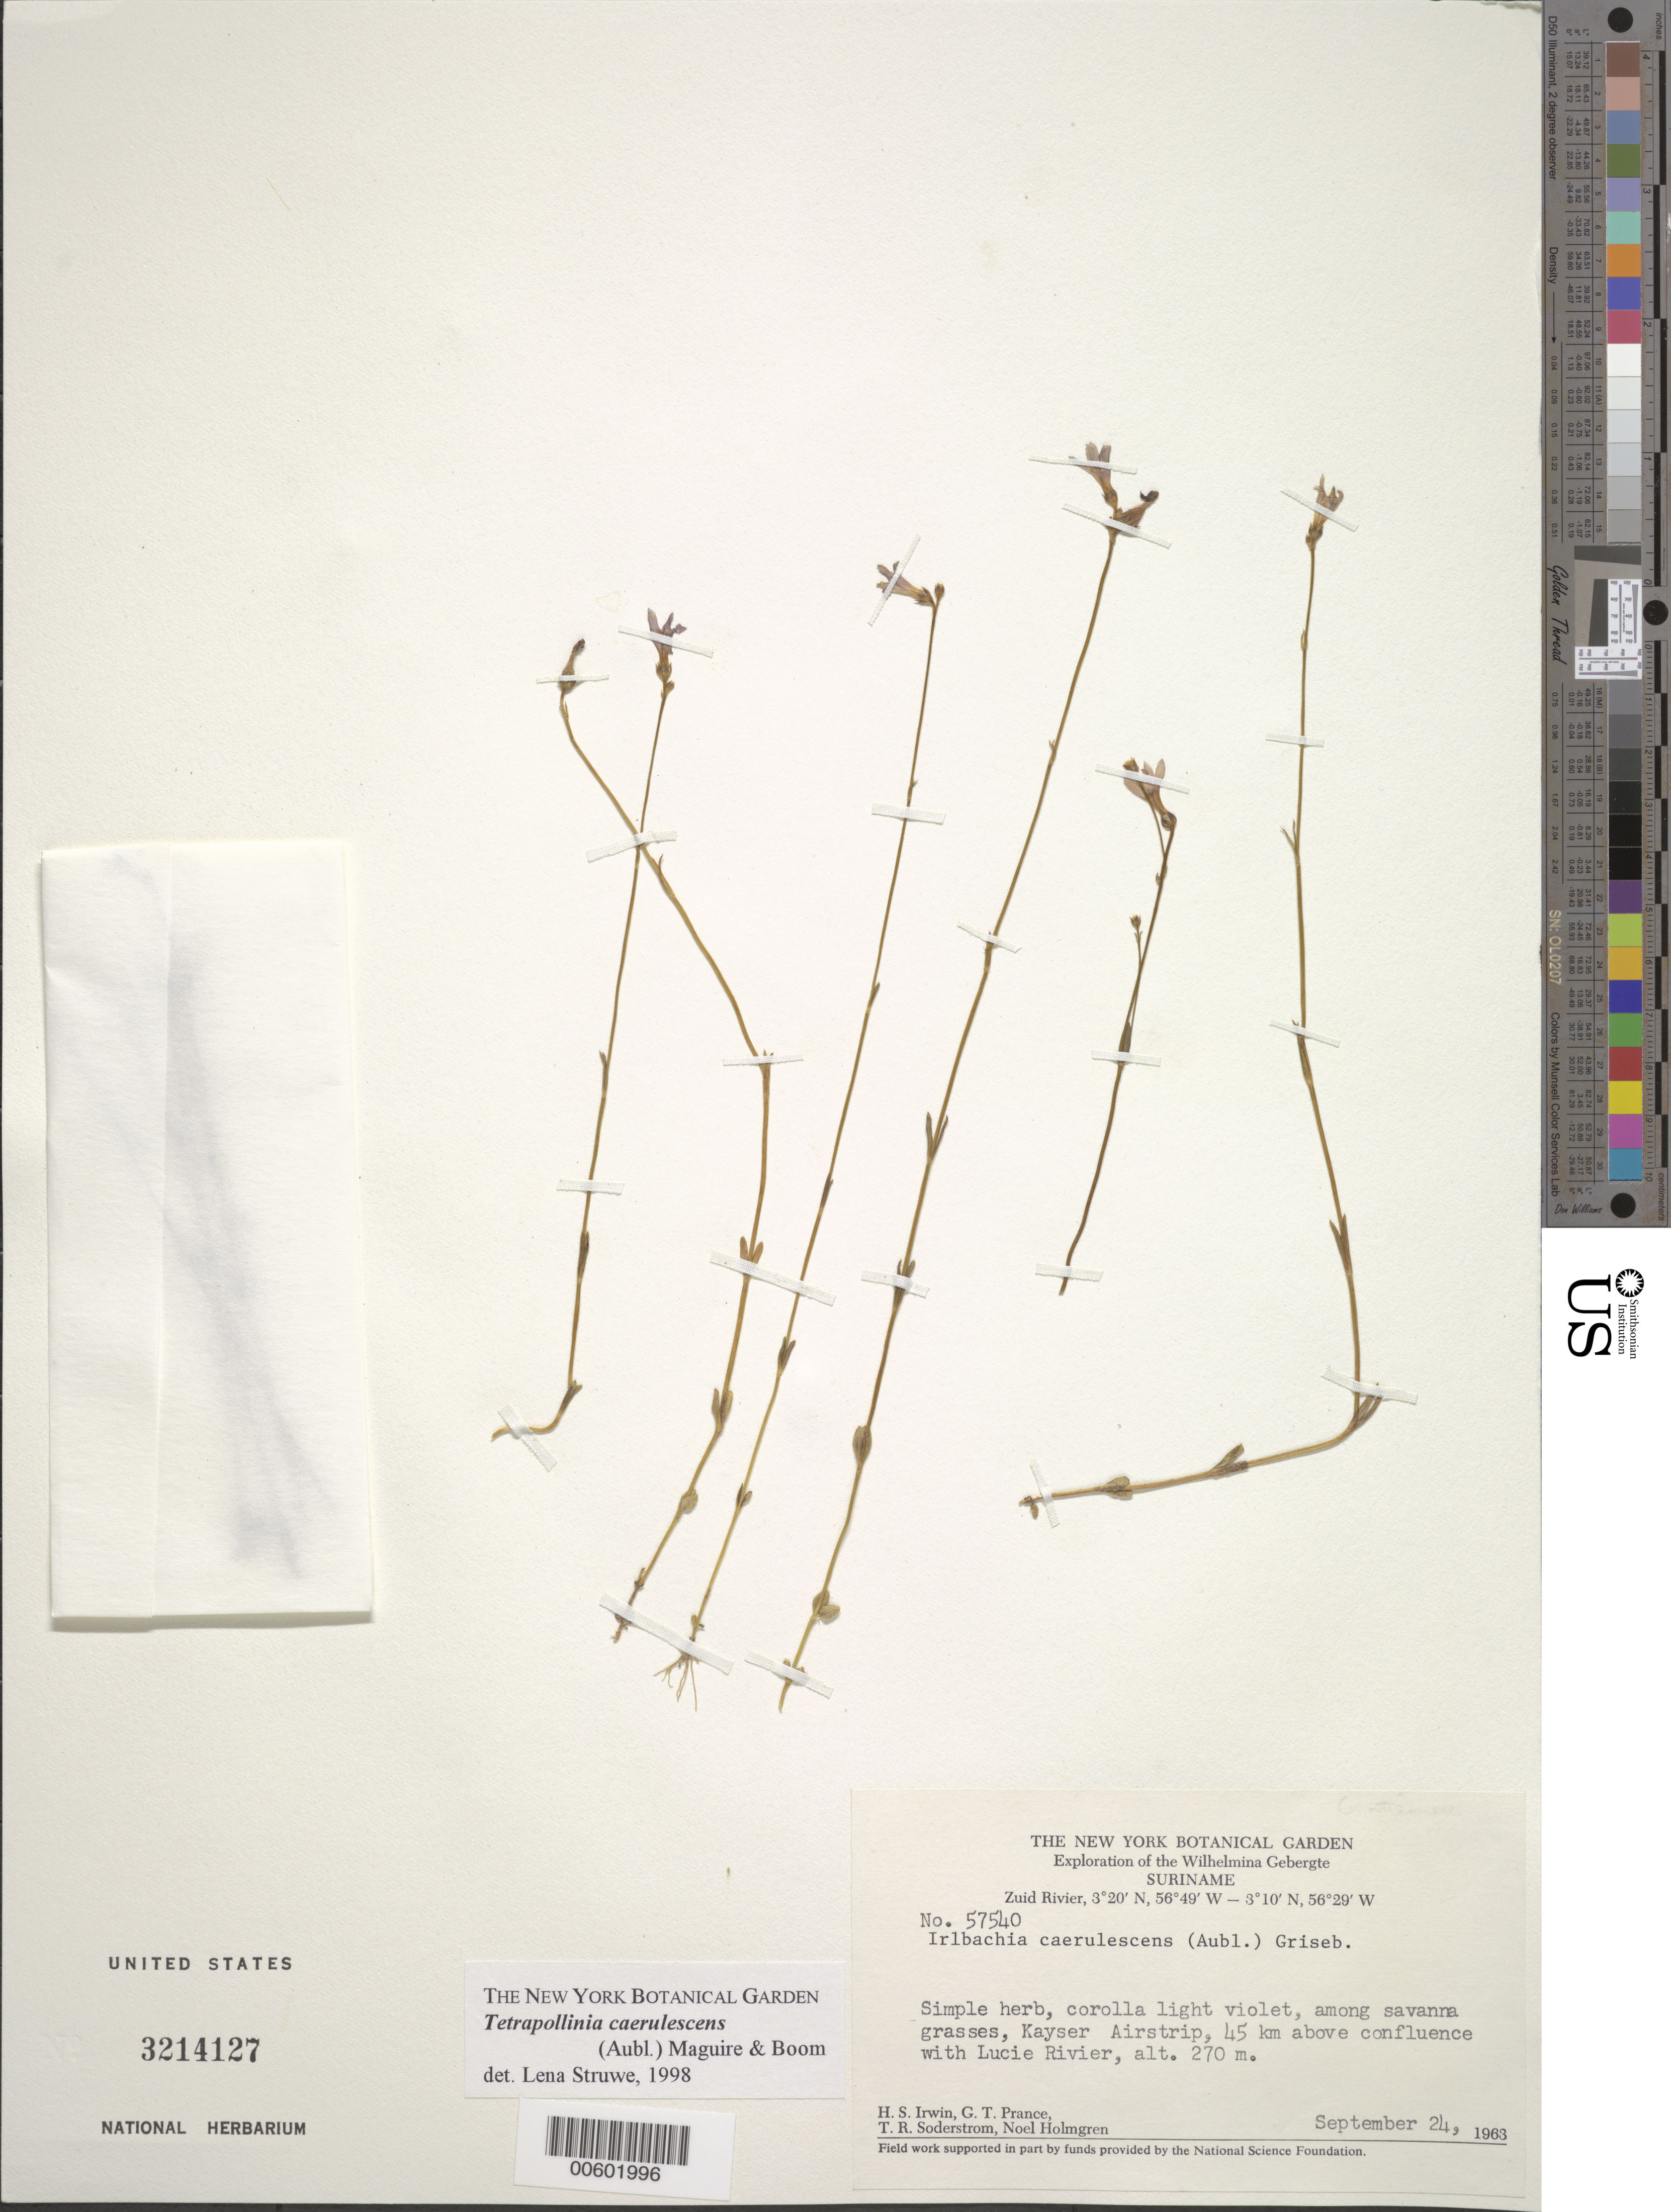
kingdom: Plantae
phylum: Tracheophyta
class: Magnoliopsida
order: Gentianales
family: Gentianaceae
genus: Tetrapollinia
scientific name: Tetrapollinia caerulescens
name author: (Aubl.) Maguire & B.M. Boom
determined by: Struwe, L.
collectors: H. Irwin, G. T. Prance, T. R. Soderstrom & N. H. Holmgren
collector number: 57540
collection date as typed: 24-Sep-63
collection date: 1963-09-24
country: Suriname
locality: Kayser Airstrip, Zuid R., 45 km above confl. with Lucie R., Wilhelmina Gebergte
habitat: Among savanna grasses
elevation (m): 270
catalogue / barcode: US 3214127